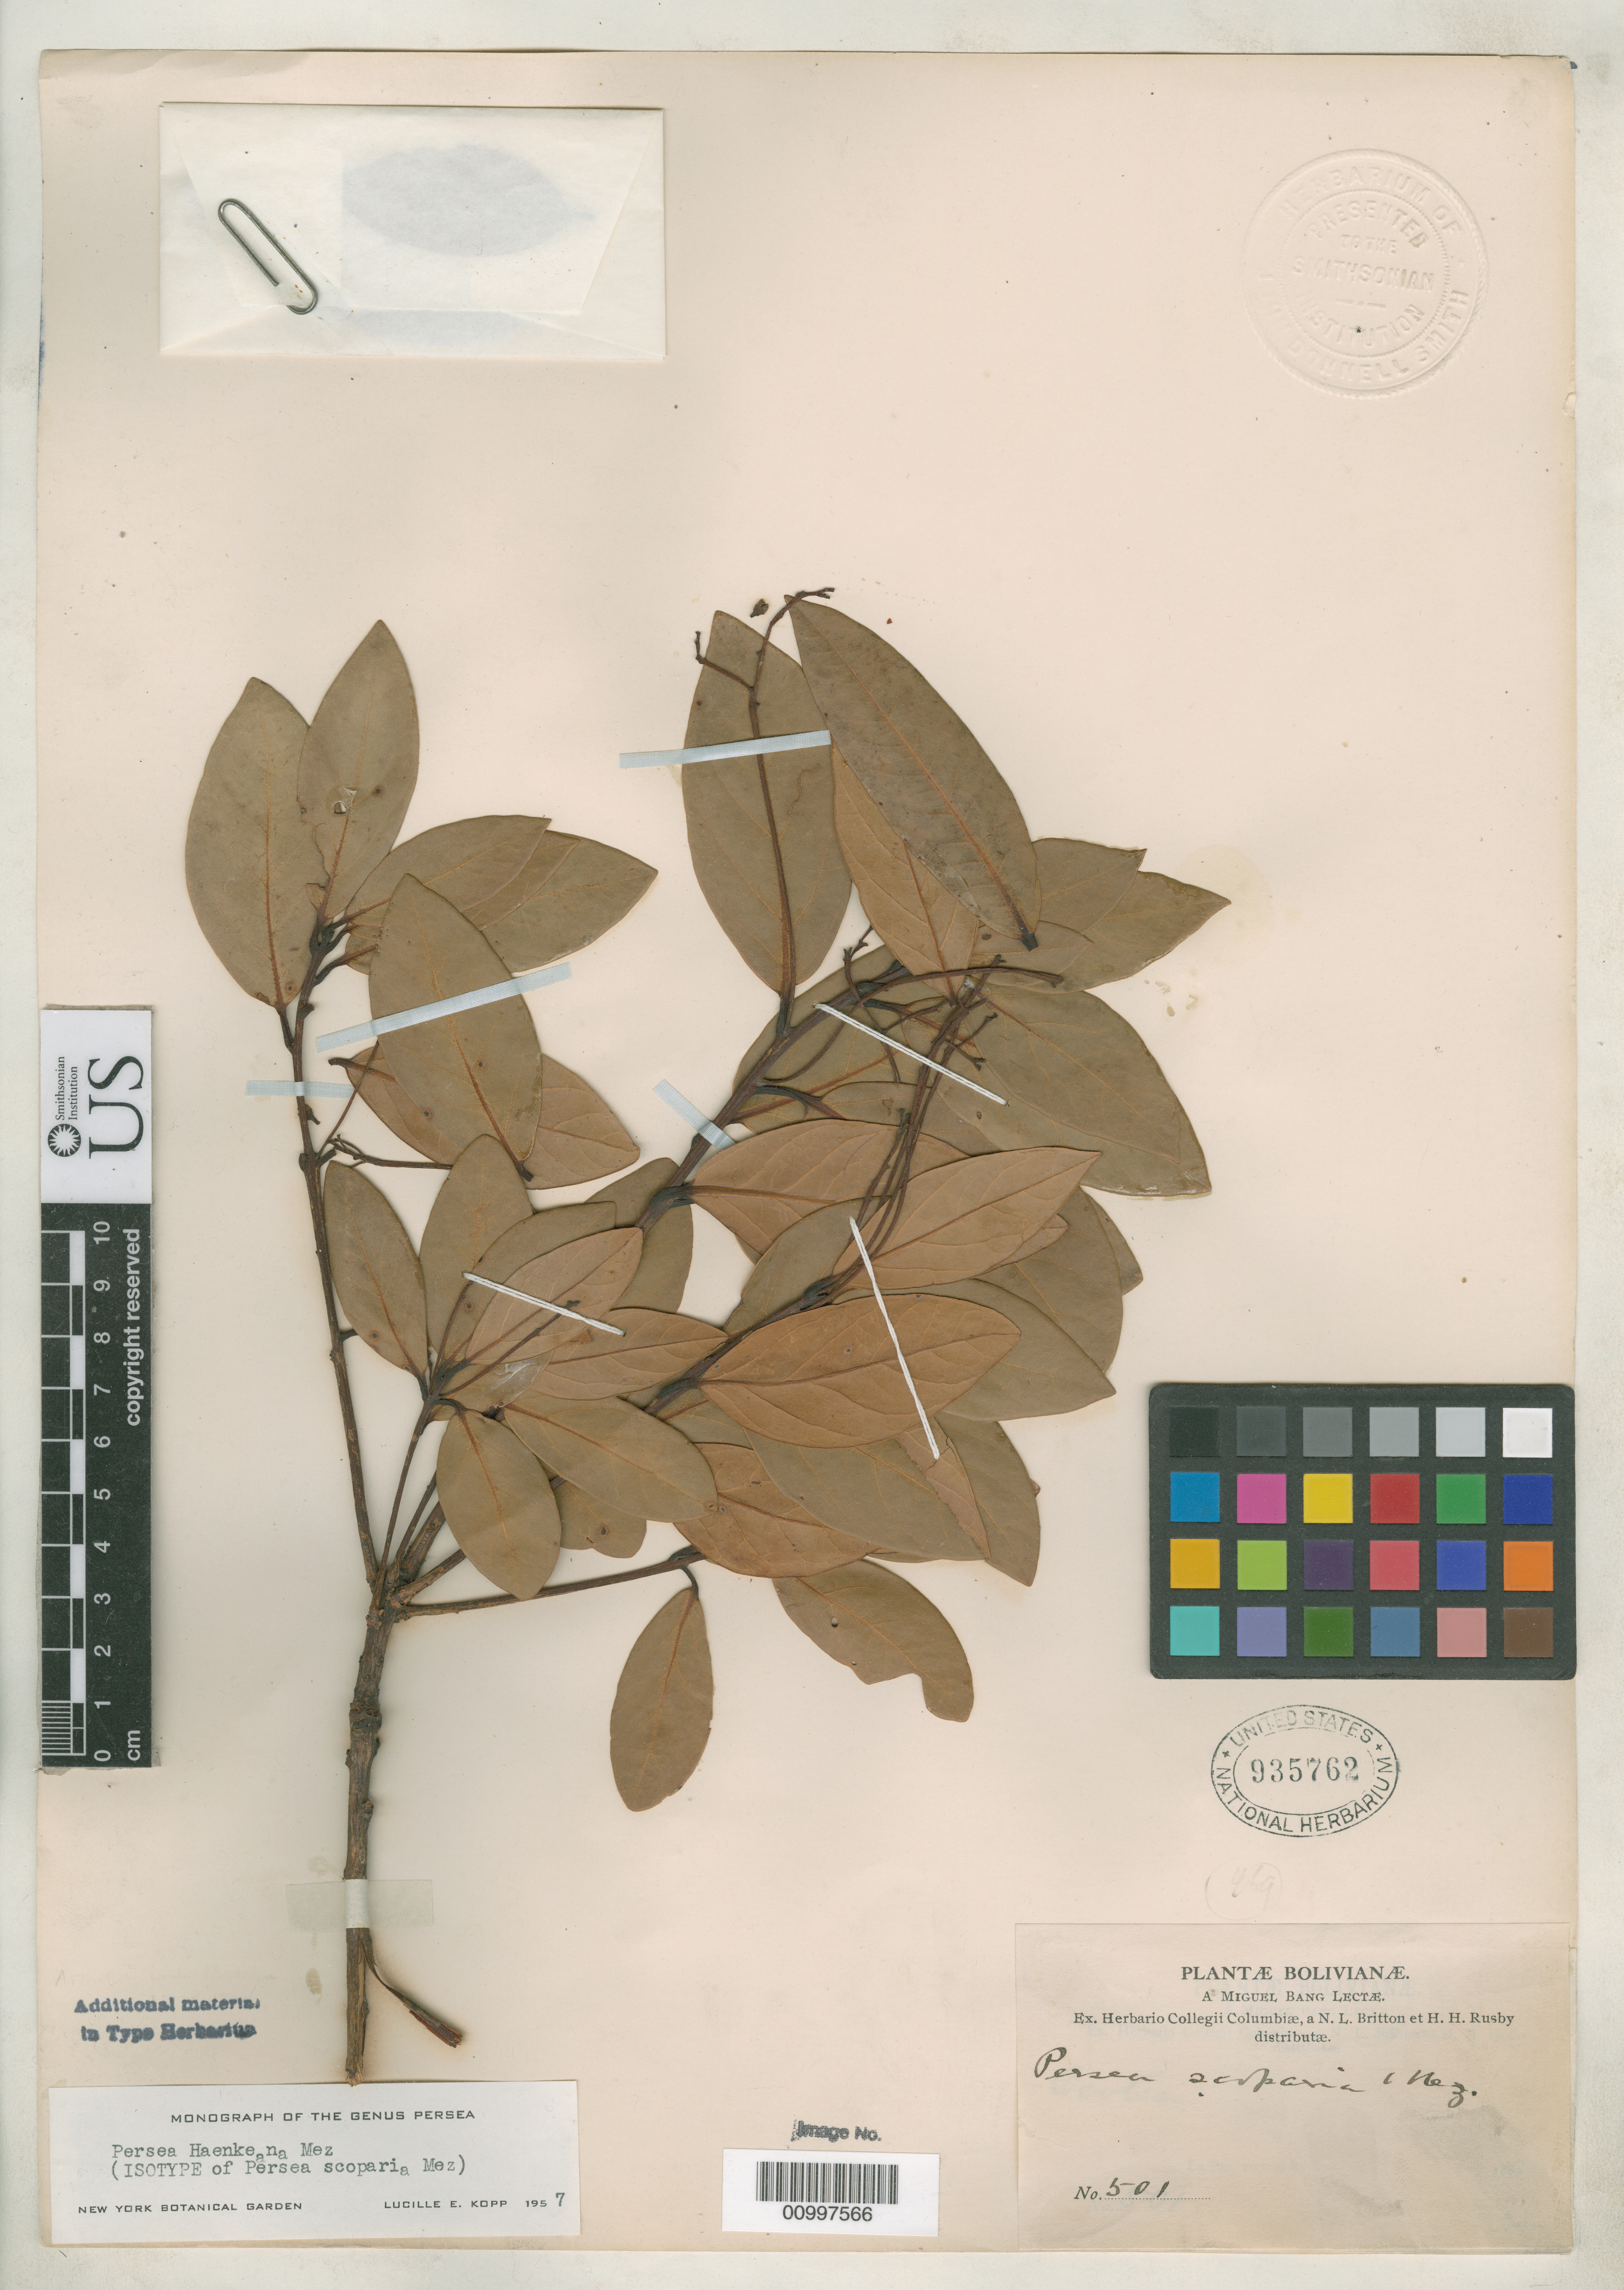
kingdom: Plantae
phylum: Tracheophyta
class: Magnoliopsida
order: Laurales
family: Lauraceae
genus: Persea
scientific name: Persea scoparia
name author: Mez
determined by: Kopp, L. E., (NY), New York Botanical Garden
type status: Isotype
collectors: M. Bang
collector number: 501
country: Bolivia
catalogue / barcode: US 935762